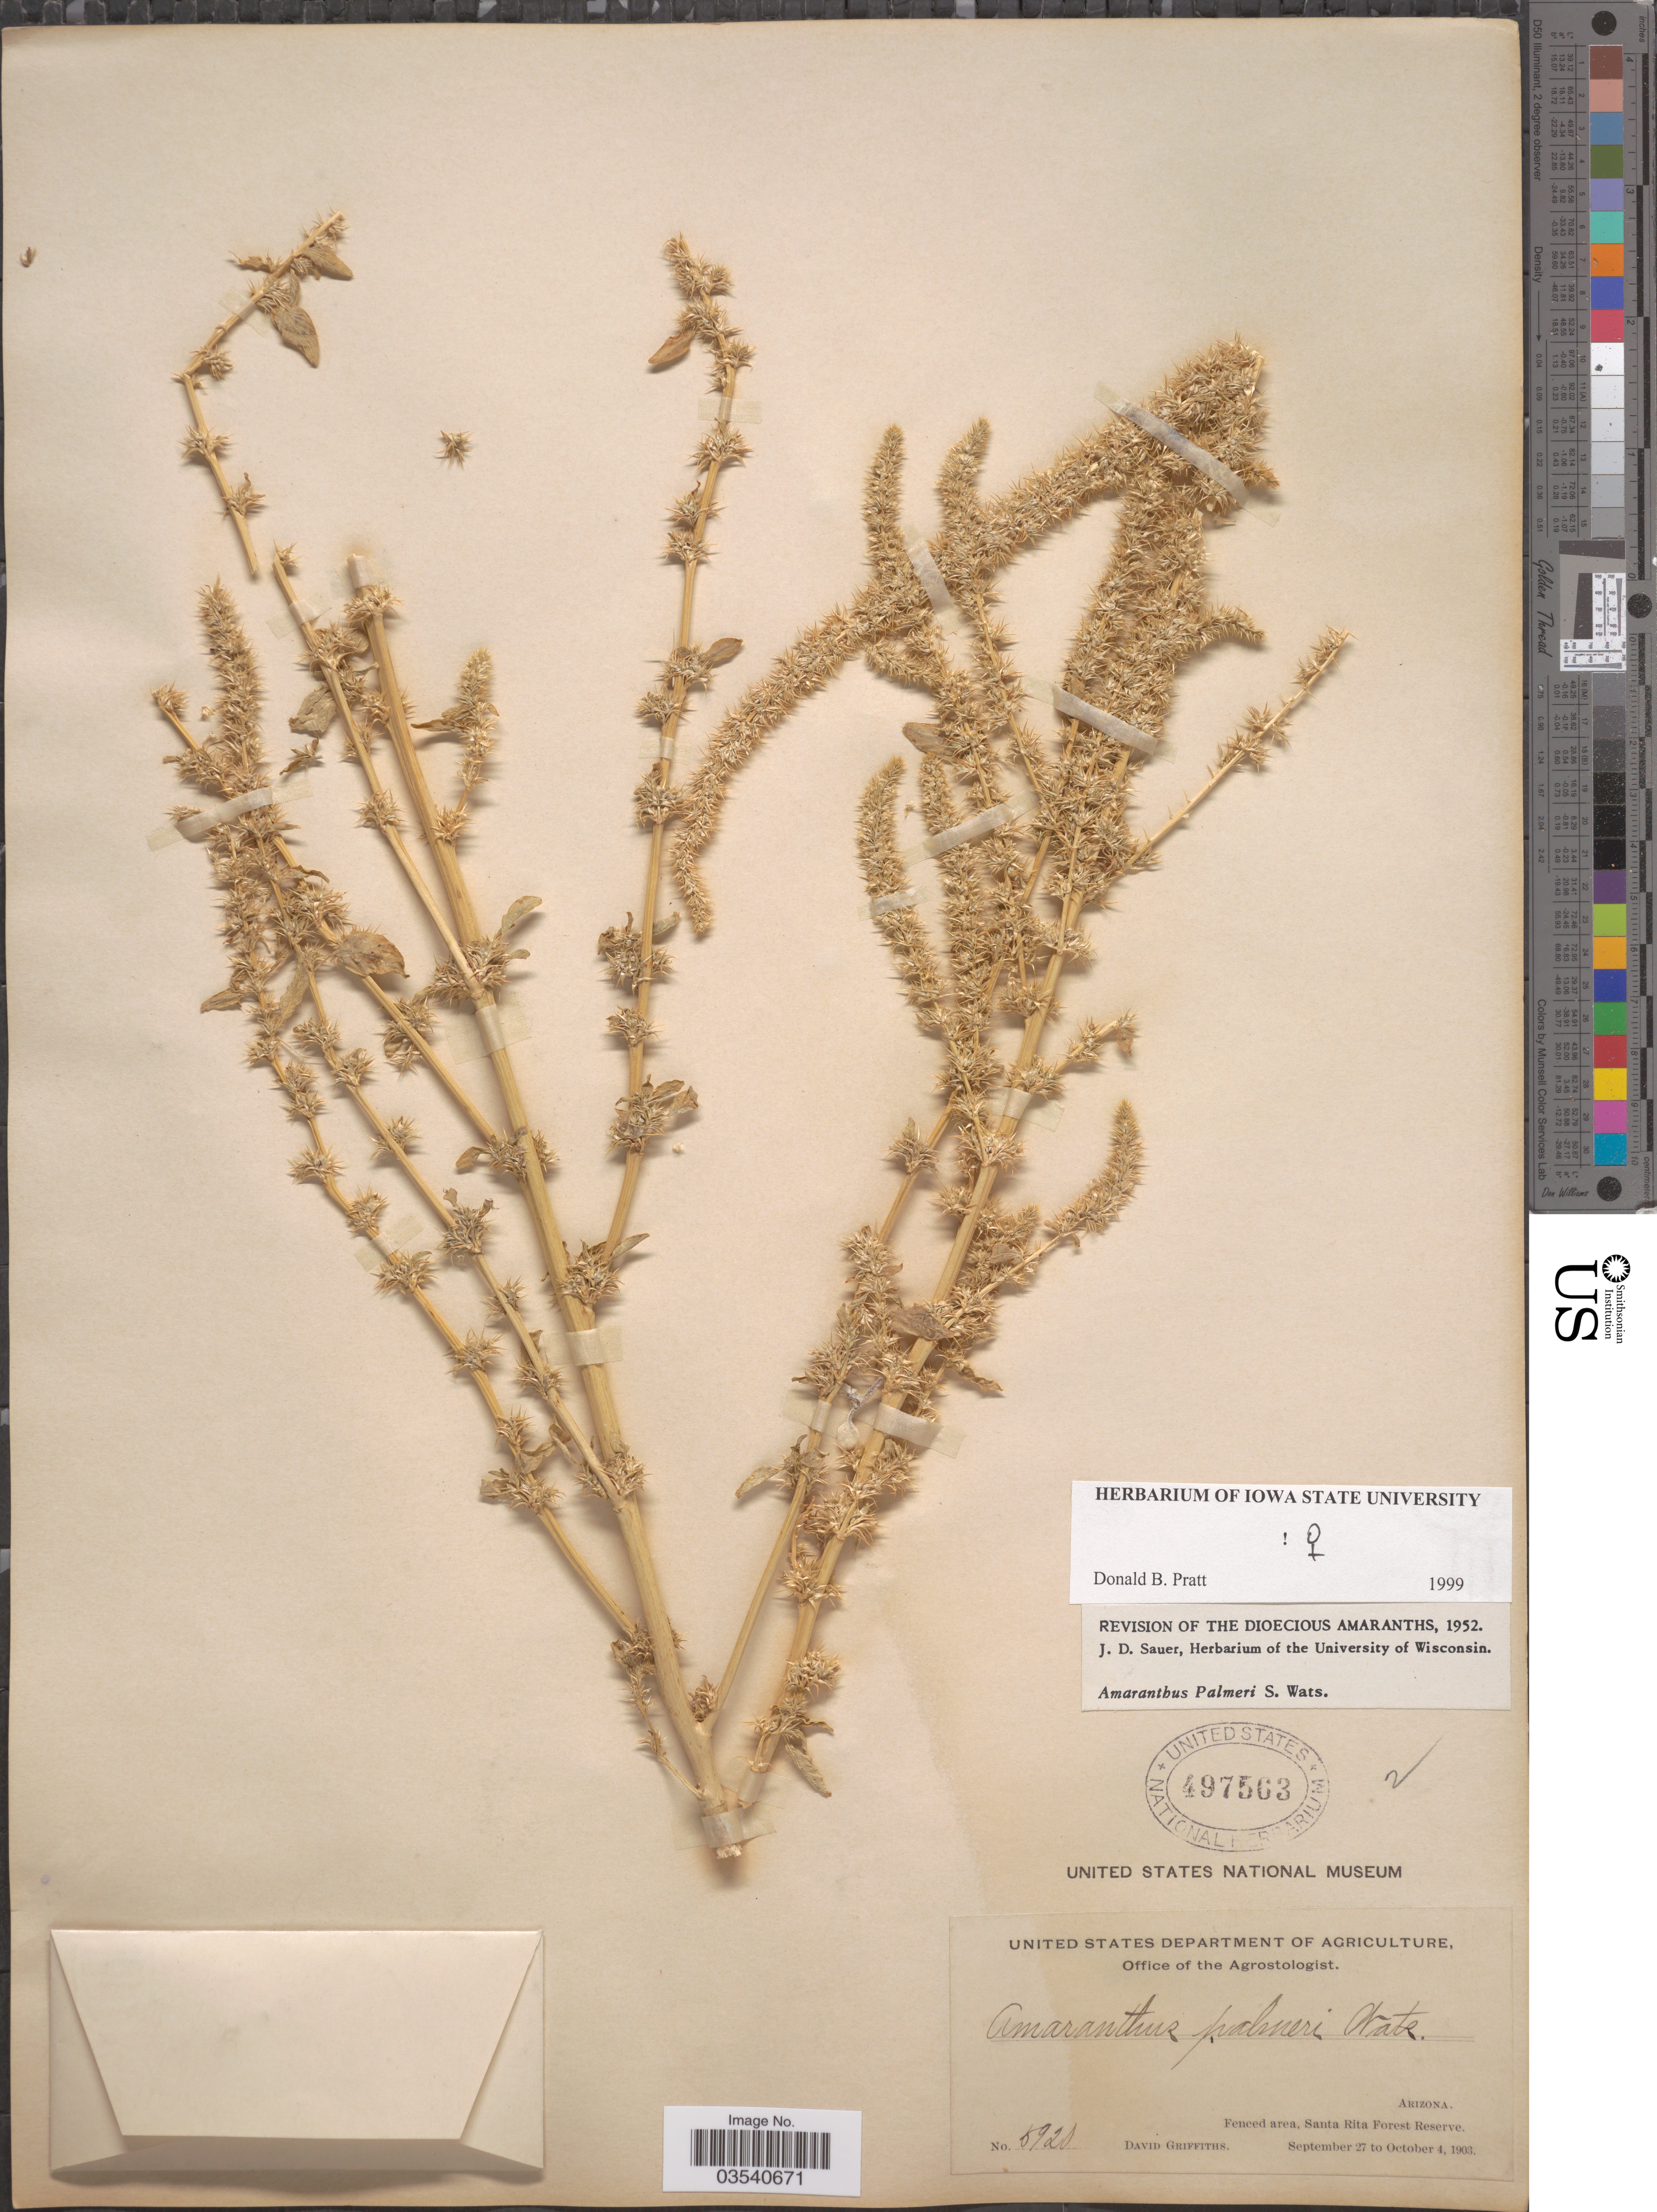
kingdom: Plantae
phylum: Tracheophyta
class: Magnoliopsida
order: Caryophyllales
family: Amaranthaceae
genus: Amaranthus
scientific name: Amaranthus palmeri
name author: S. Watson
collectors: D. Griffiths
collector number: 5920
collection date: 1903-09-27/1903-10-04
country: United States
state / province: Arizona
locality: Fenced area, Santa Rita Forest Reserve.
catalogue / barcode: US 497563